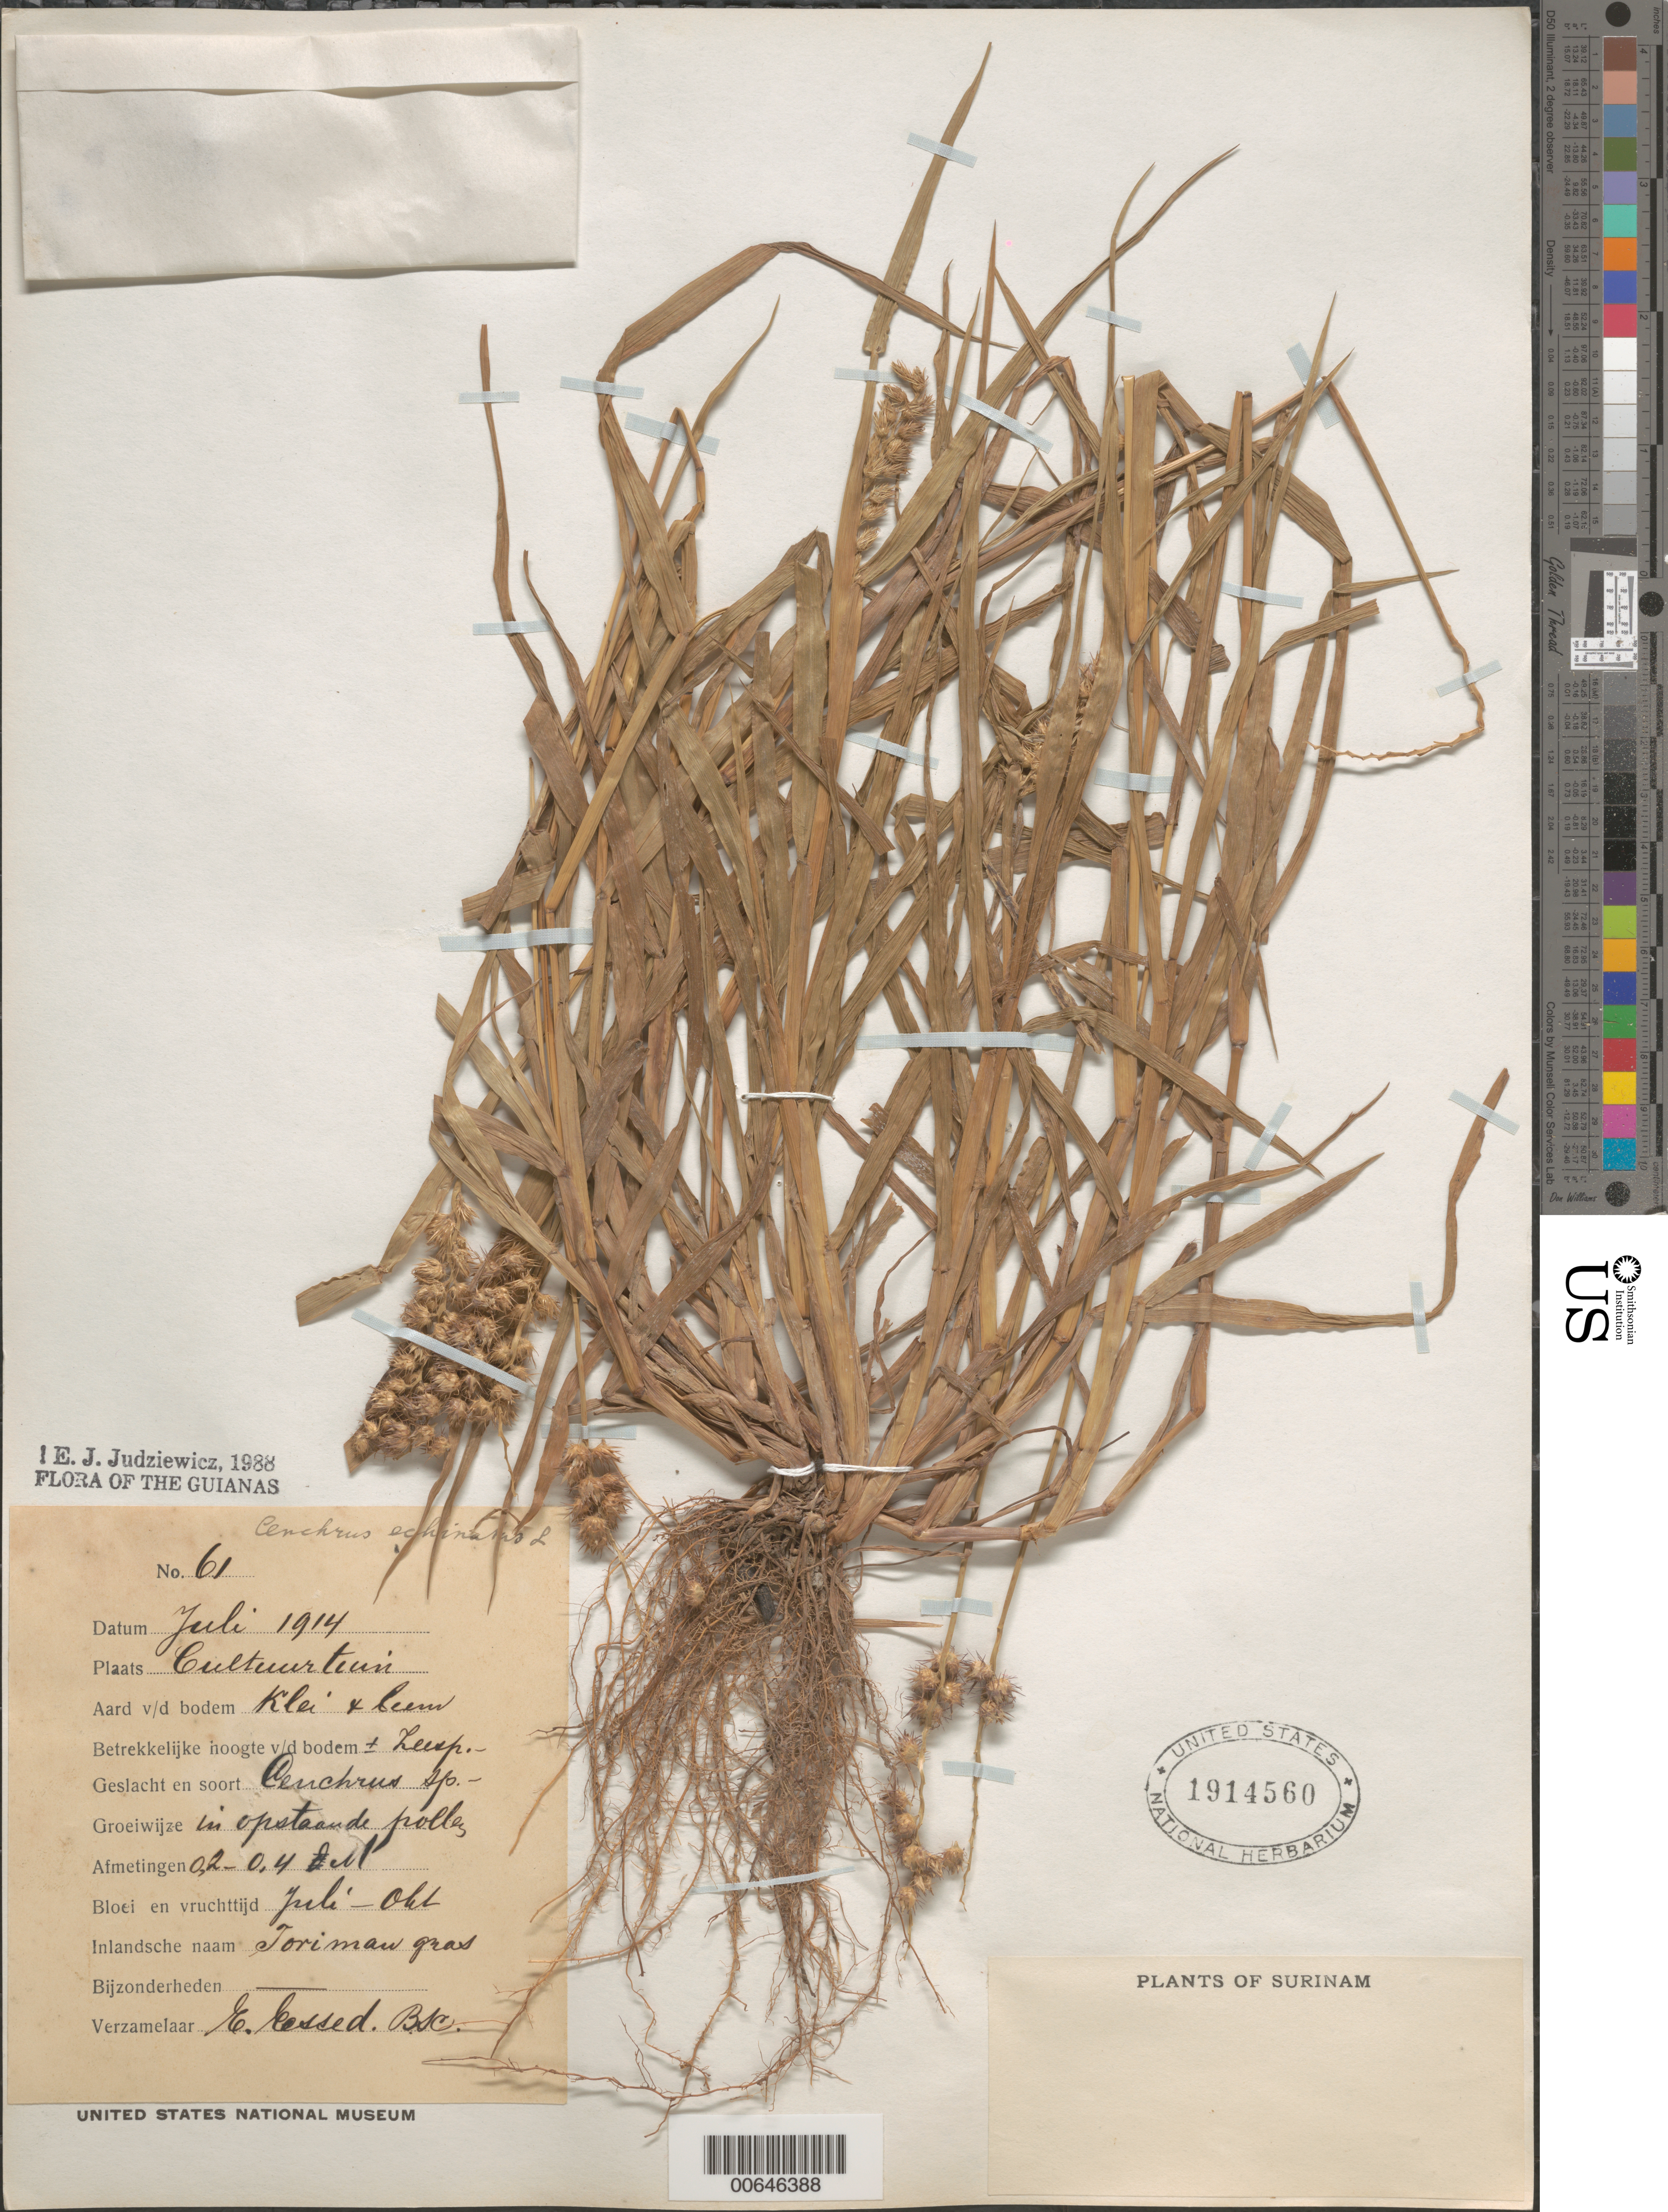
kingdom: Plantae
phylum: Tracheophyta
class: Liliopsida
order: Poales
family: Poaceae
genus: Cenchrus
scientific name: Cenchrus echinatus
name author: L.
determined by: Judziewicz, E. J.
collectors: E. Essed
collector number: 61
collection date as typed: Jul-14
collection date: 1914-07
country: Suriname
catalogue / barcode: US 1914560